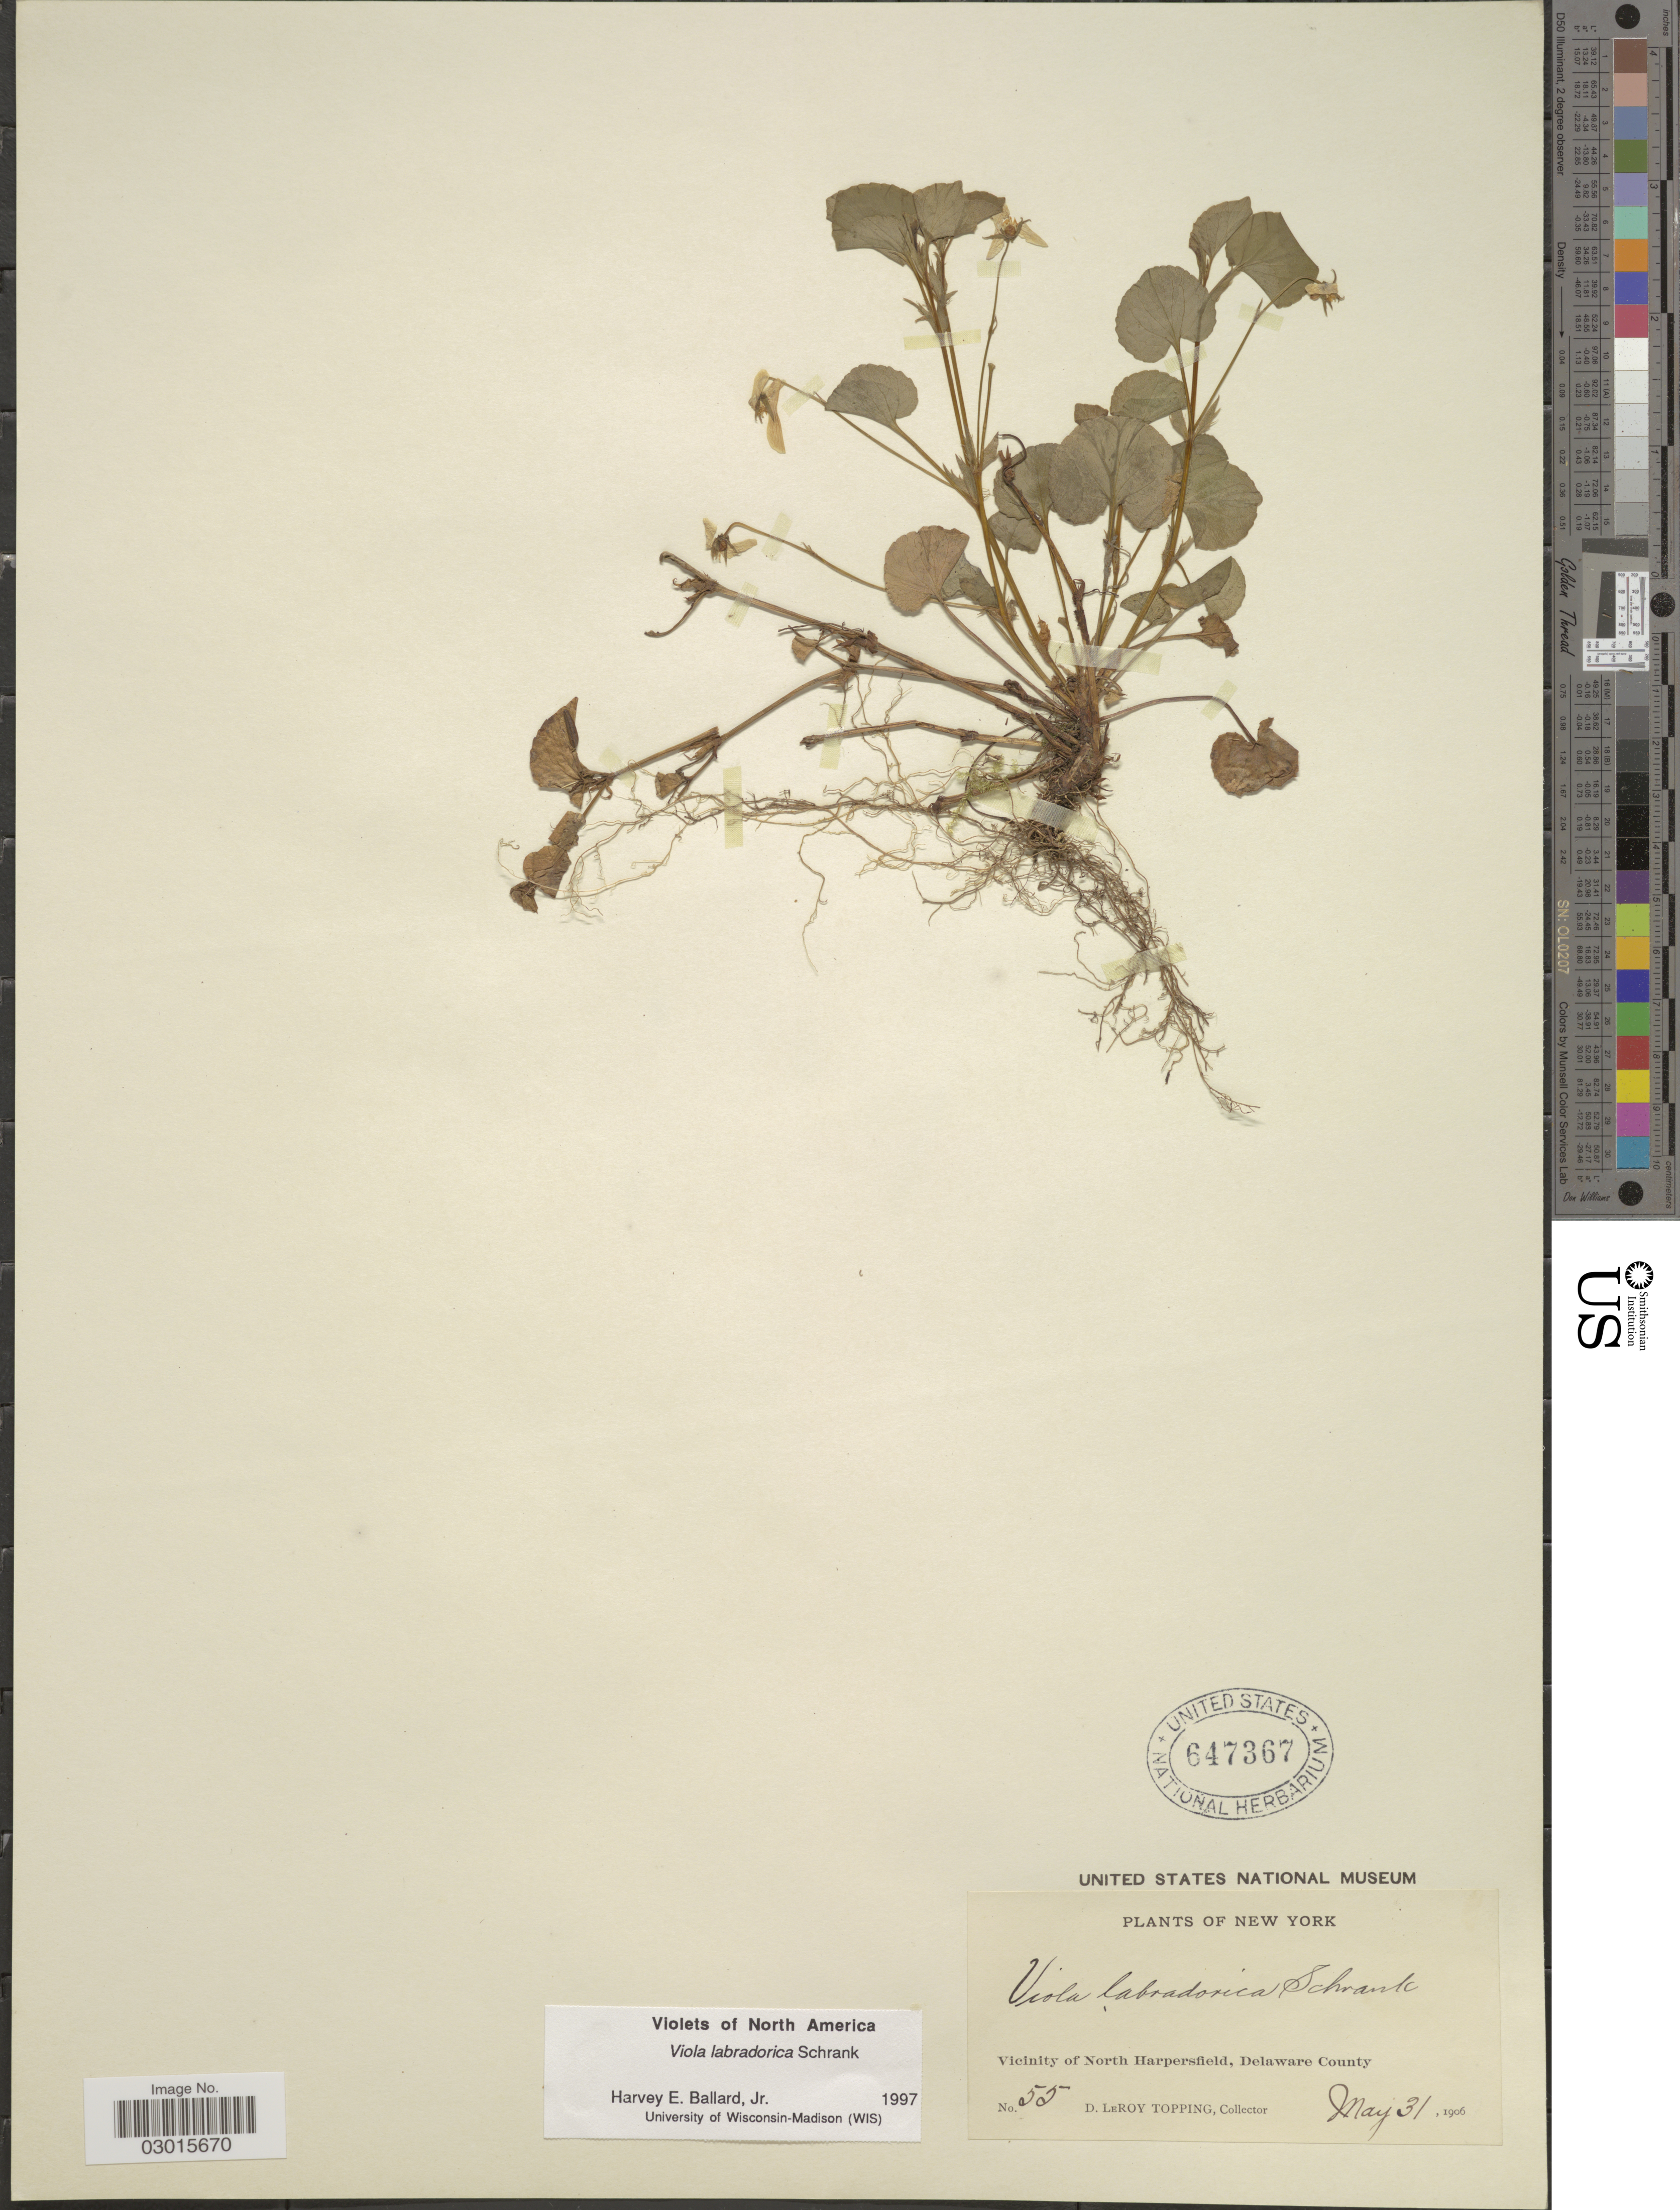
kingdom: Plantae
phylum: Tracheophyta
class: Magnoliopsida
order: Malpighiales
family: Violaceae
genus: Viola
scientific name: Viola labradorica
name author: Schrank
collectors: D. L. Topping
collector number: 55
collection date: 1906-05-31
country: United States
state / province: New York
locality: Vicinity of North Harpersfield, Delaware County.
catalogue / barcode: US 647367